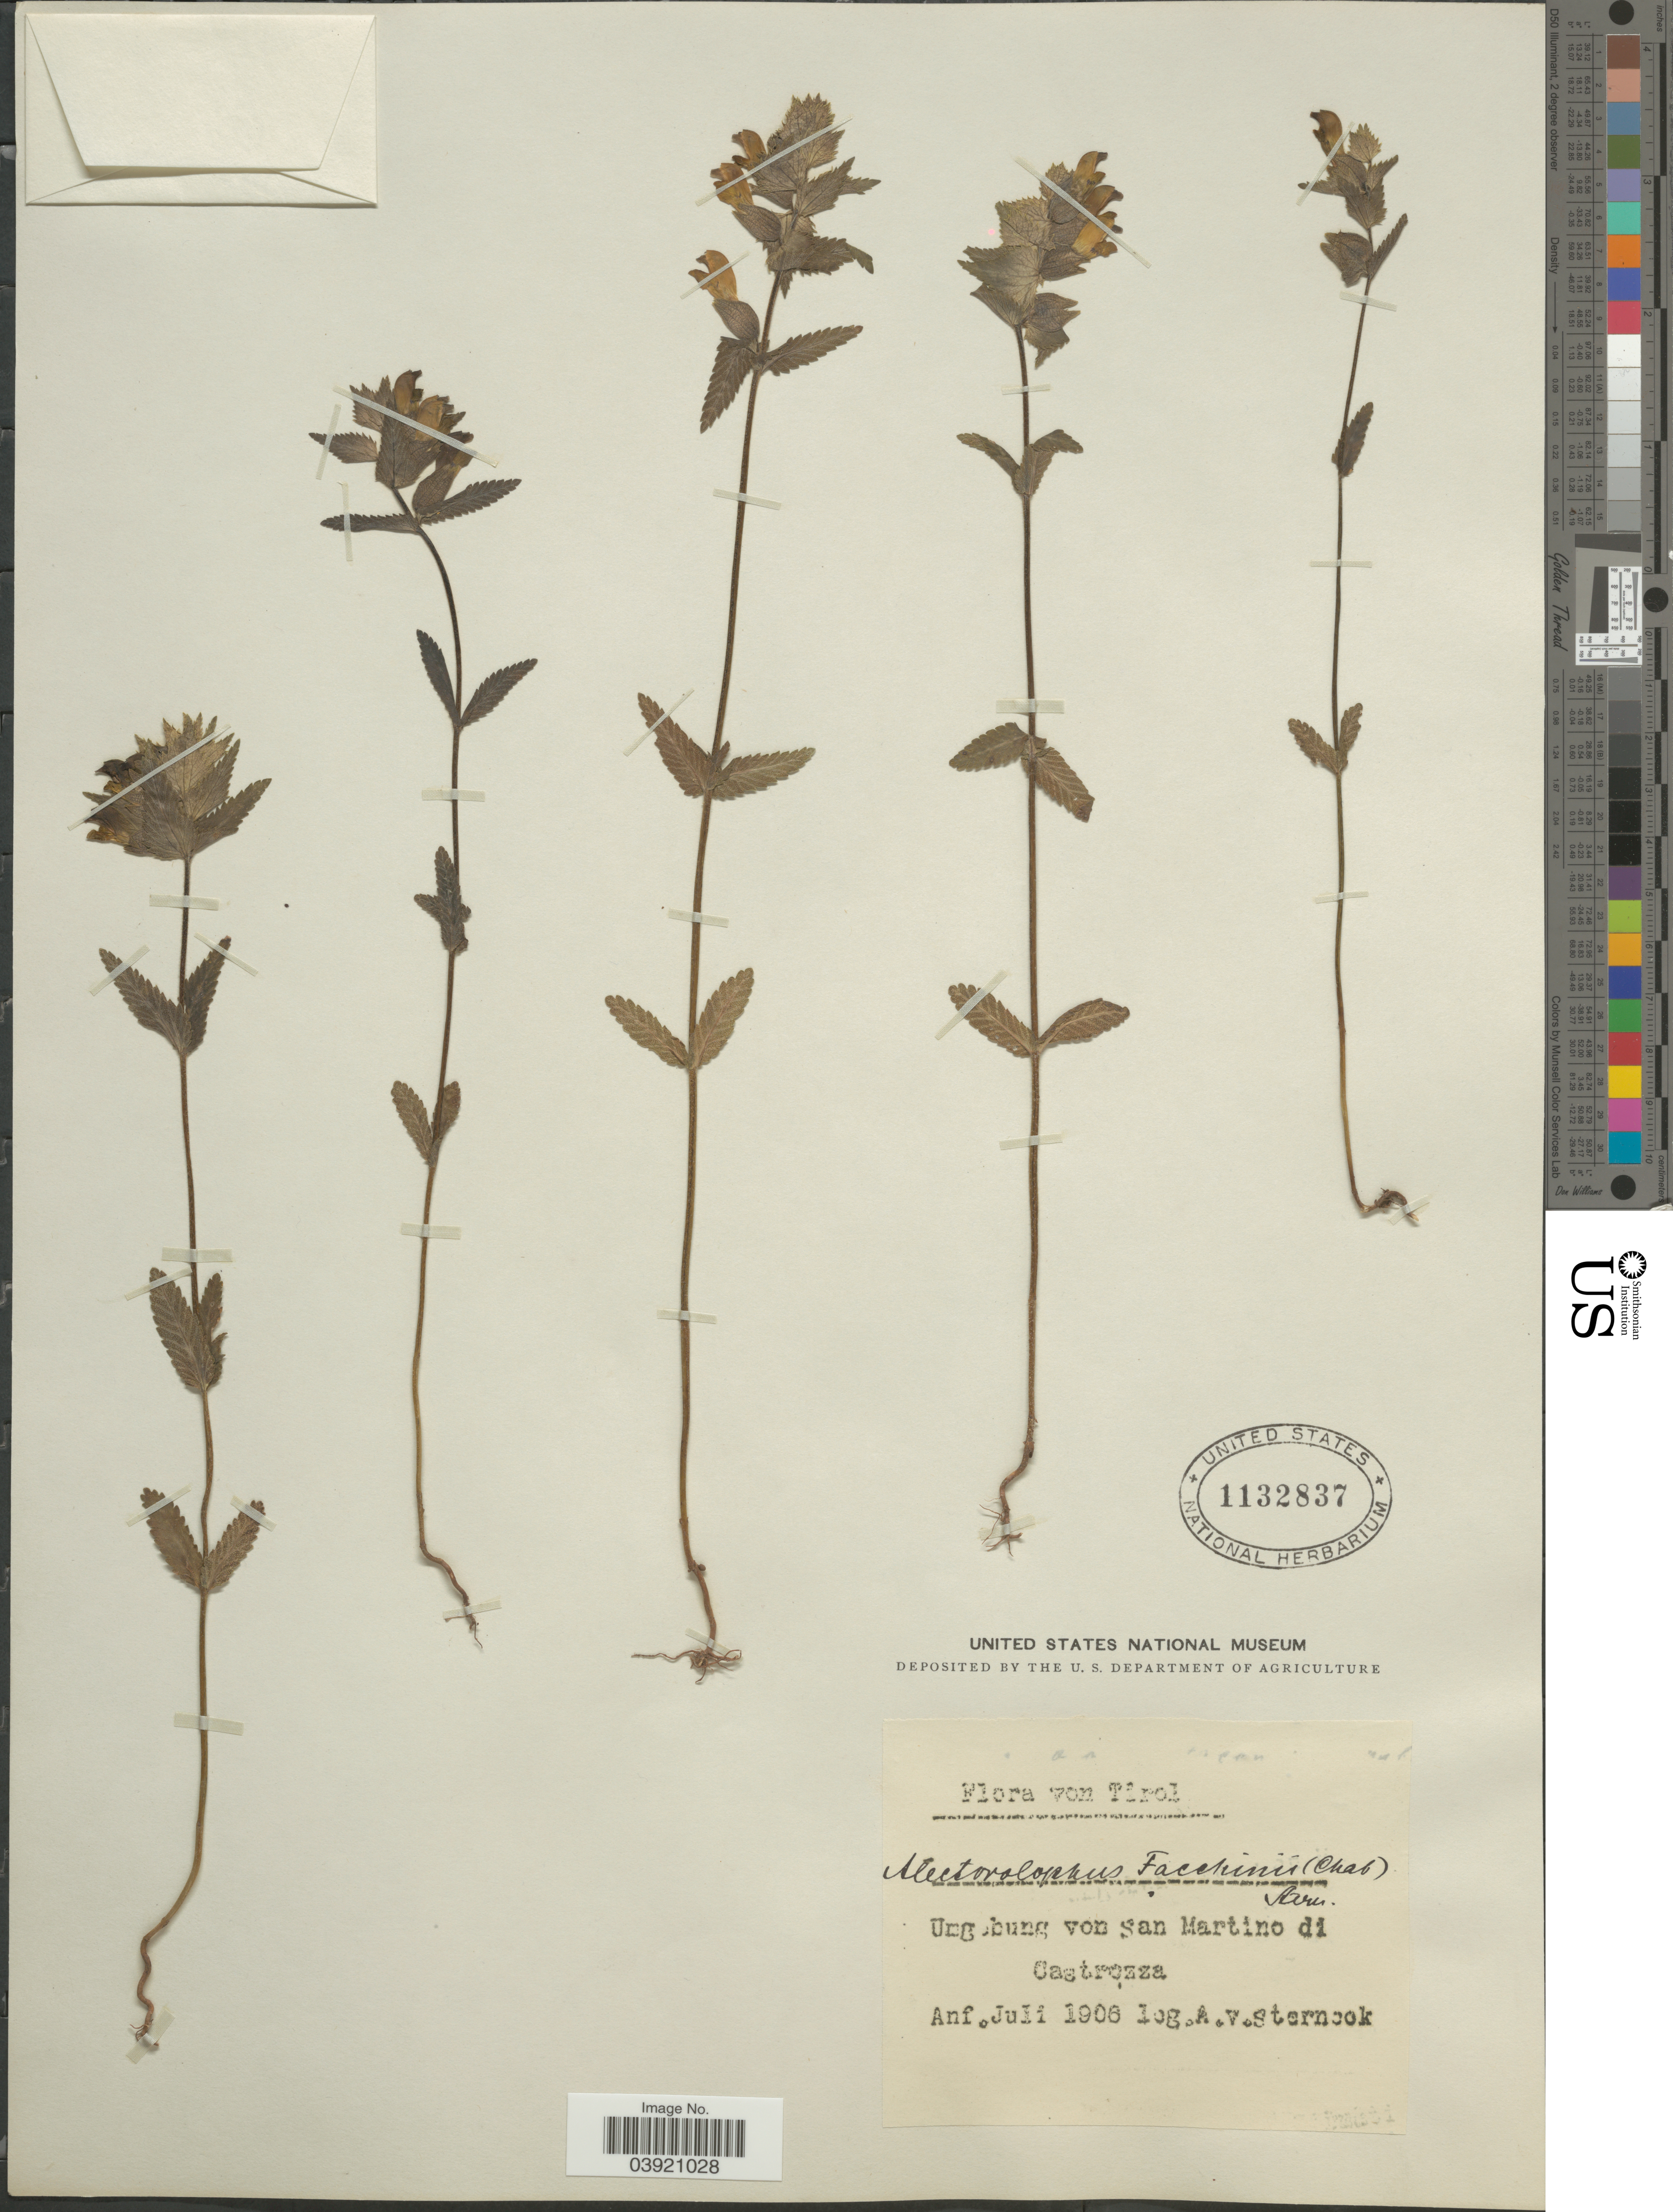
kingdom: Plantae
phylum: Tracheophyta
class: Magnoliopsida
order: Lamiales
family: Orobanchaceae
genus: Rhinanthus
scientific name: Rhinanthus facchinii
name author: Chabert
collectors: A. Sterneck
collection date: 1906-07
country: Italy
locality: Tirol. Umgebung von San Martino di Castrozza.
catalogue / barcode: US 1132837